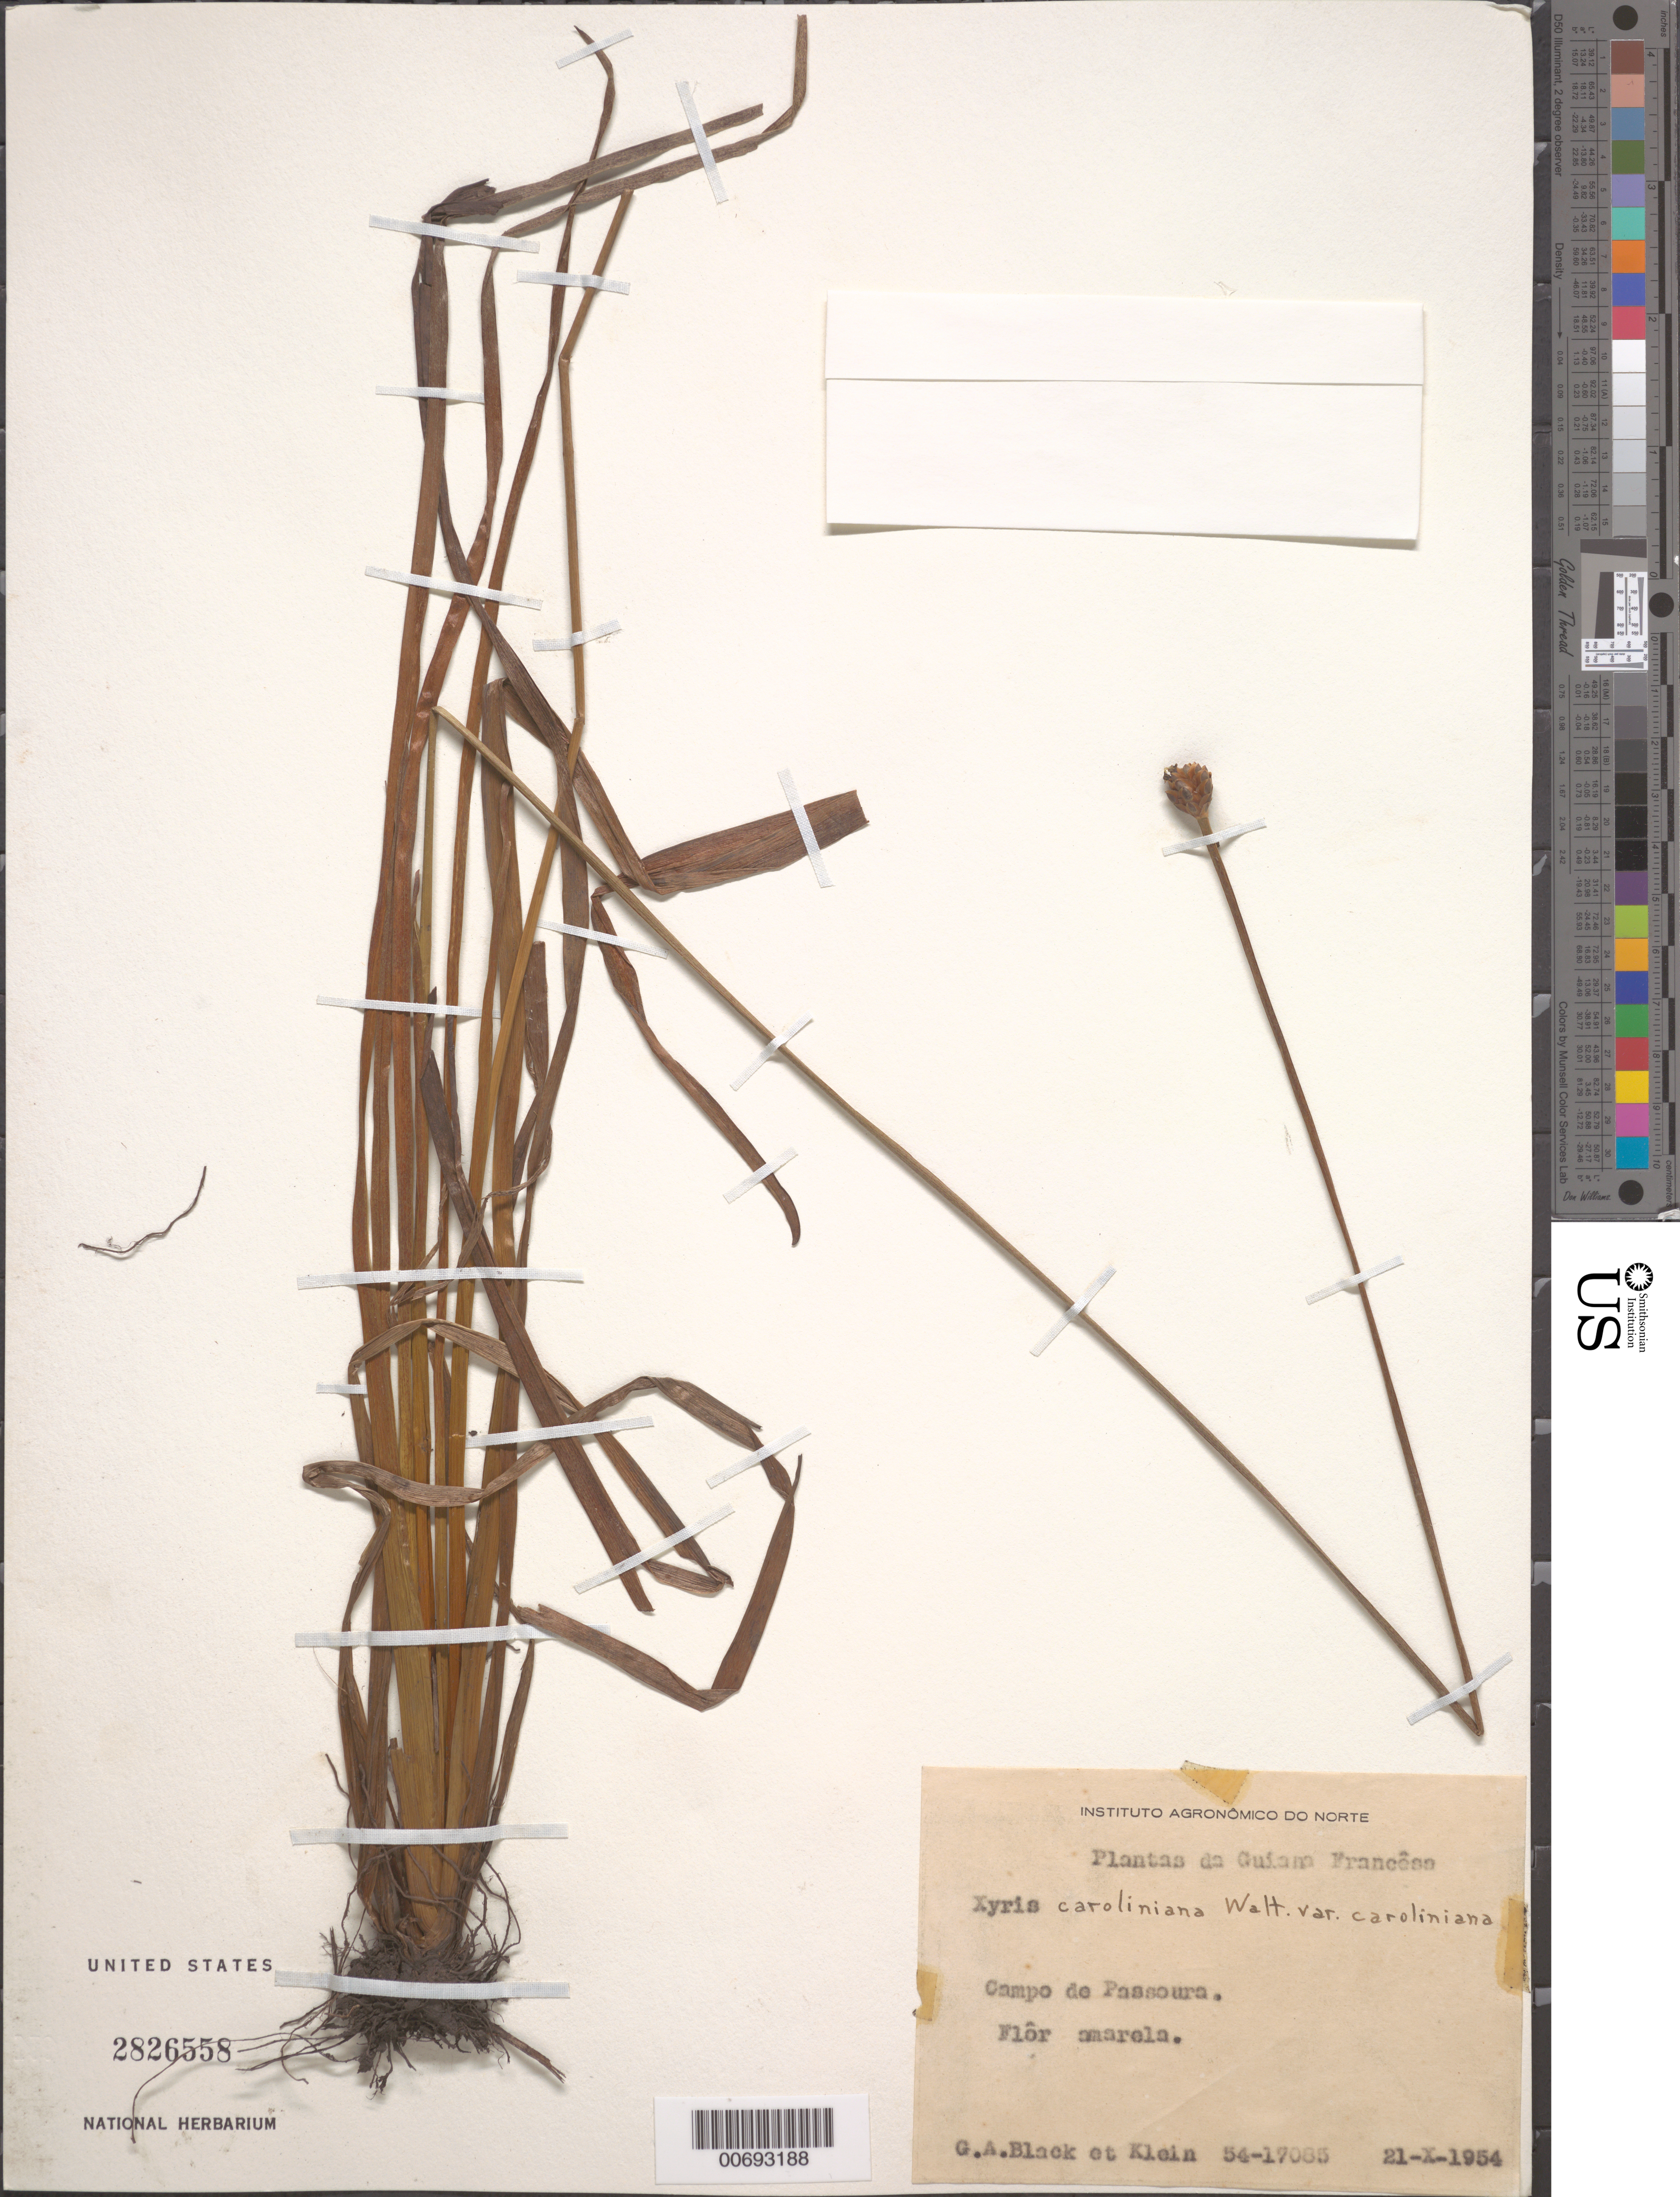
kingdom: Plantae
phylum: Tracheophyta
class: Liliopsida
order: Poales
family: Xyridaceae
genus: Xyris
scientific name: Xyris caroliniana var. caroliniana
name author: Walter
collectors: G. A. Black & Klein, --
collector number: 54 17085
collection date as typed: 21-Oct-54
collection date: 1954-10-21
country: French Guiana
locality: Campo de Passoura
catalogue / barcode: US 2826558